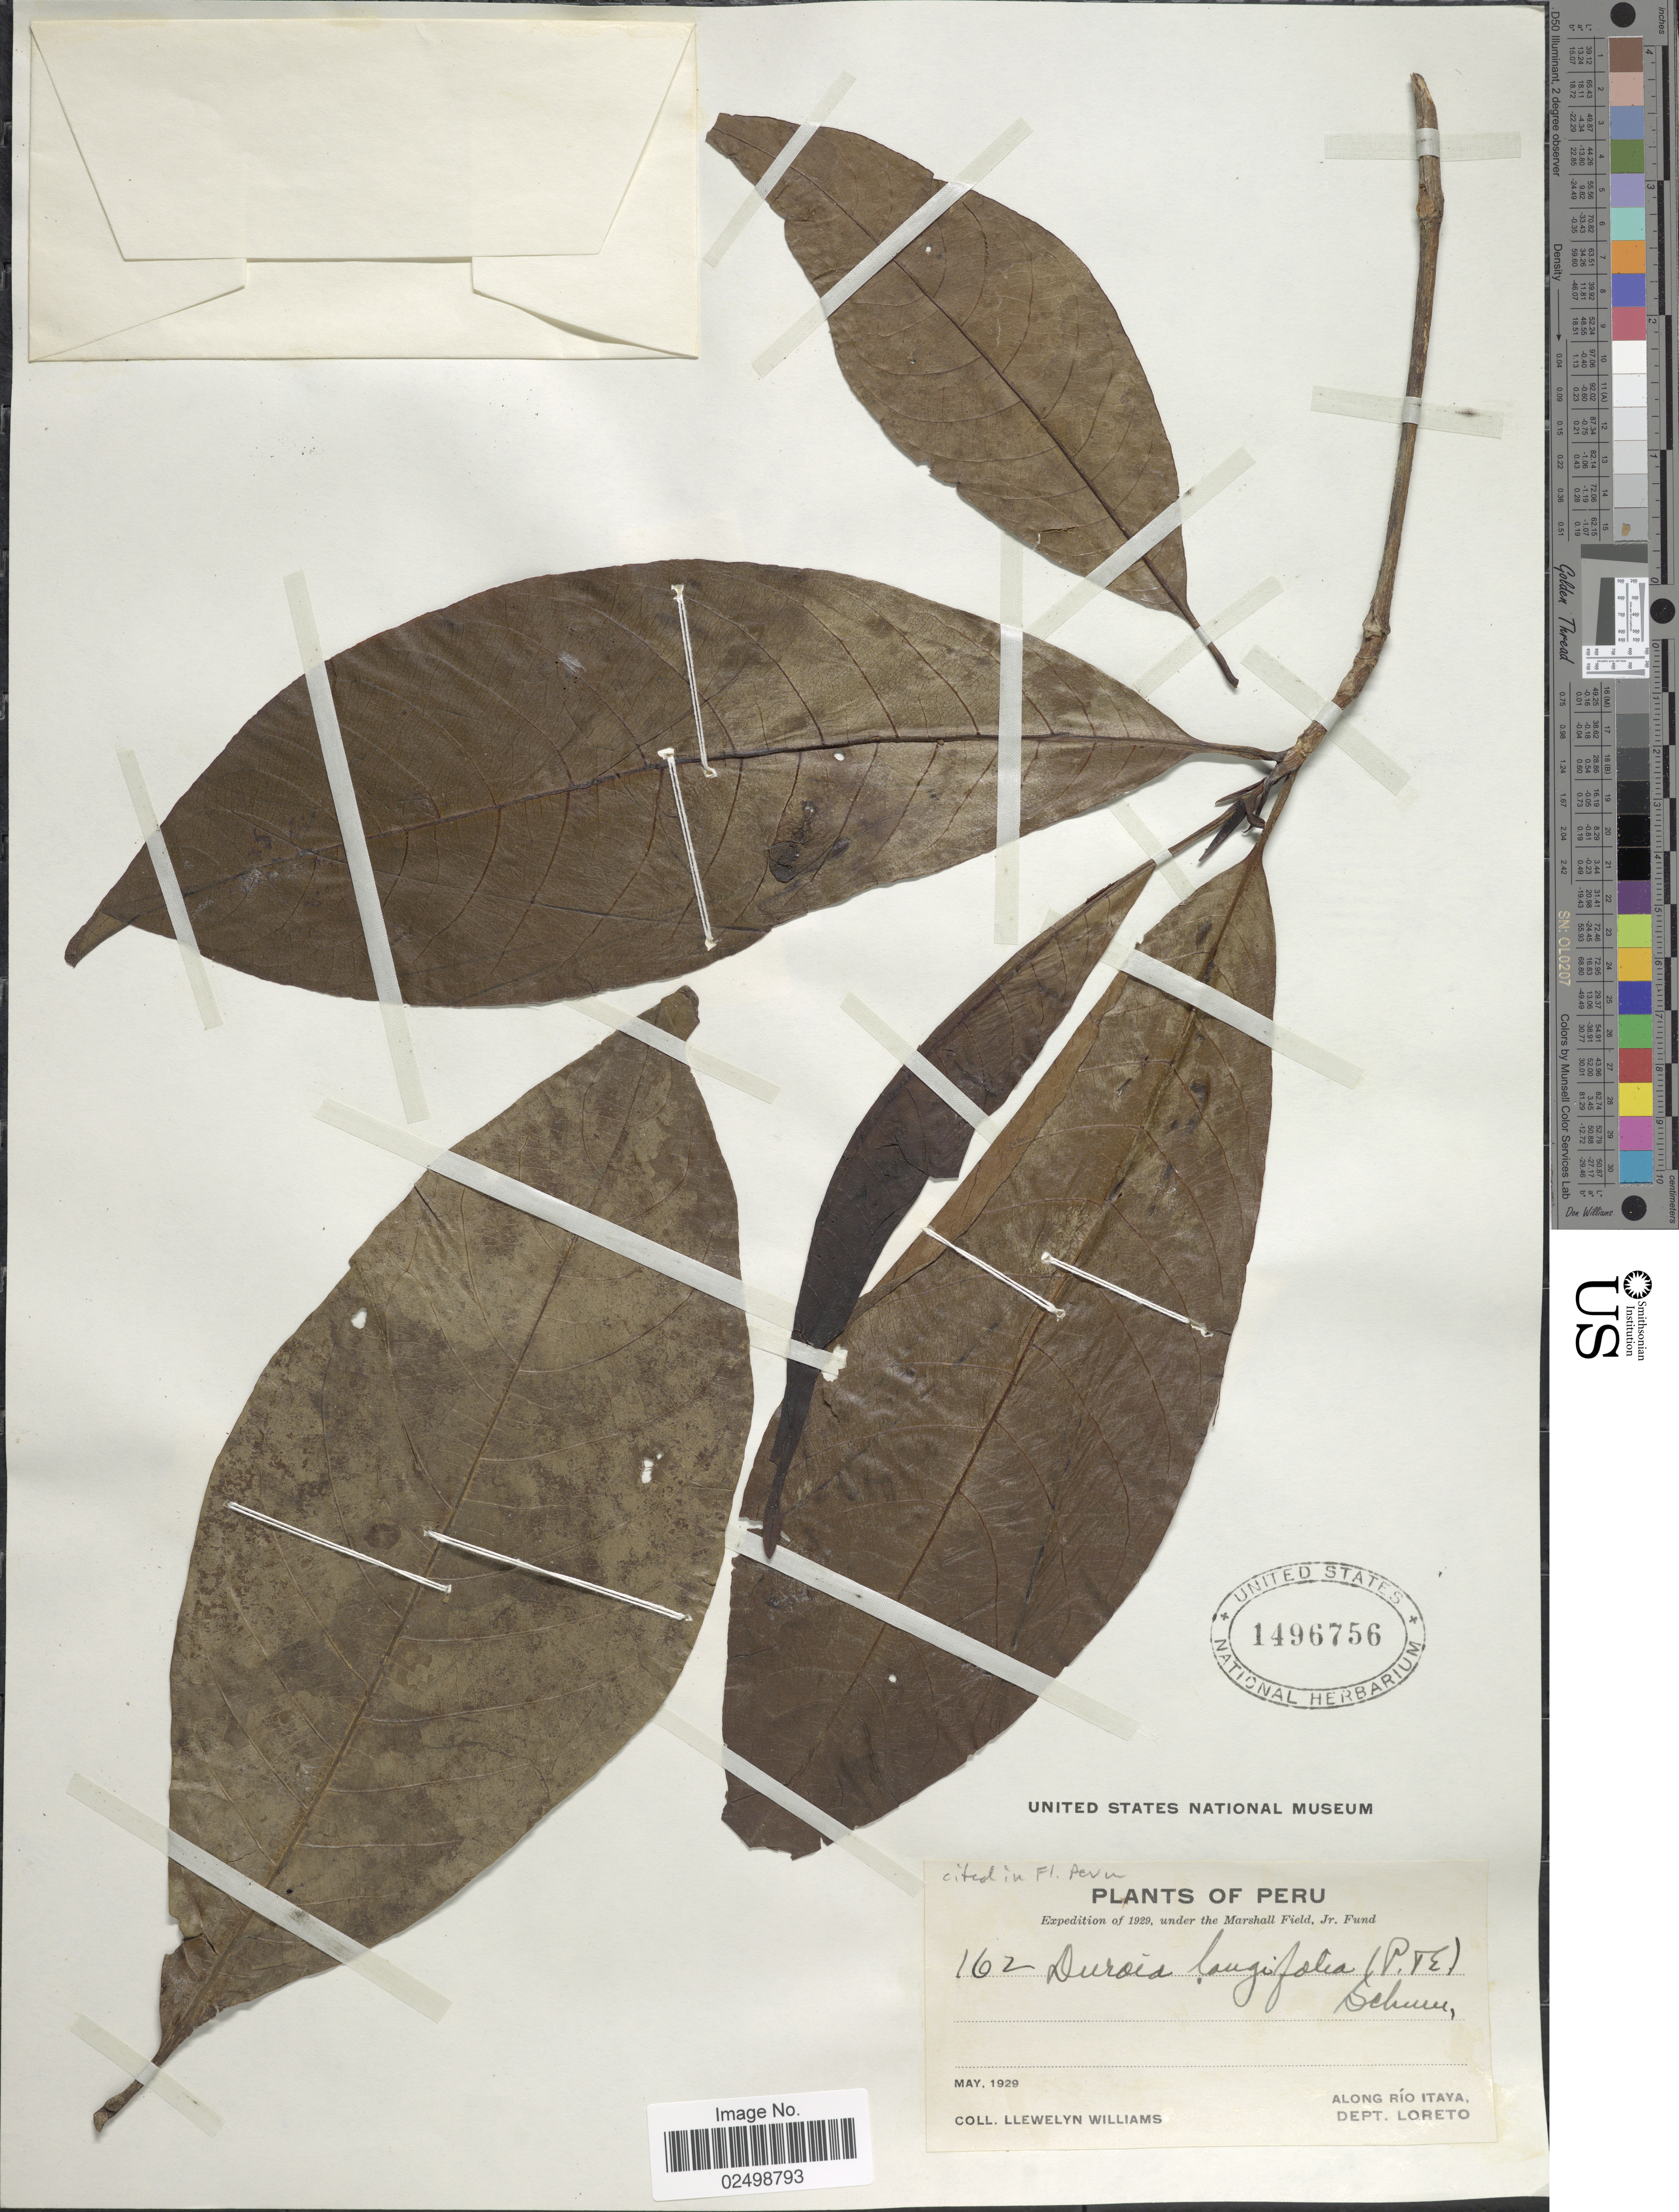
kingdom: Plantae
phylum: Tracheophyta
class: Magnoliopsida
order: Gentianales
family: Rubiaceae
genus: Duroia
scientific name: Duroia longifolia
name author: K. Schum.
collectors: Ll. Williams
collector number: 162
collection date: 1929-05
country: Peru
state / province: Loreto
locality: Along Río Itaya, Dept. Loreto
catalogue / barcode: US 1496756